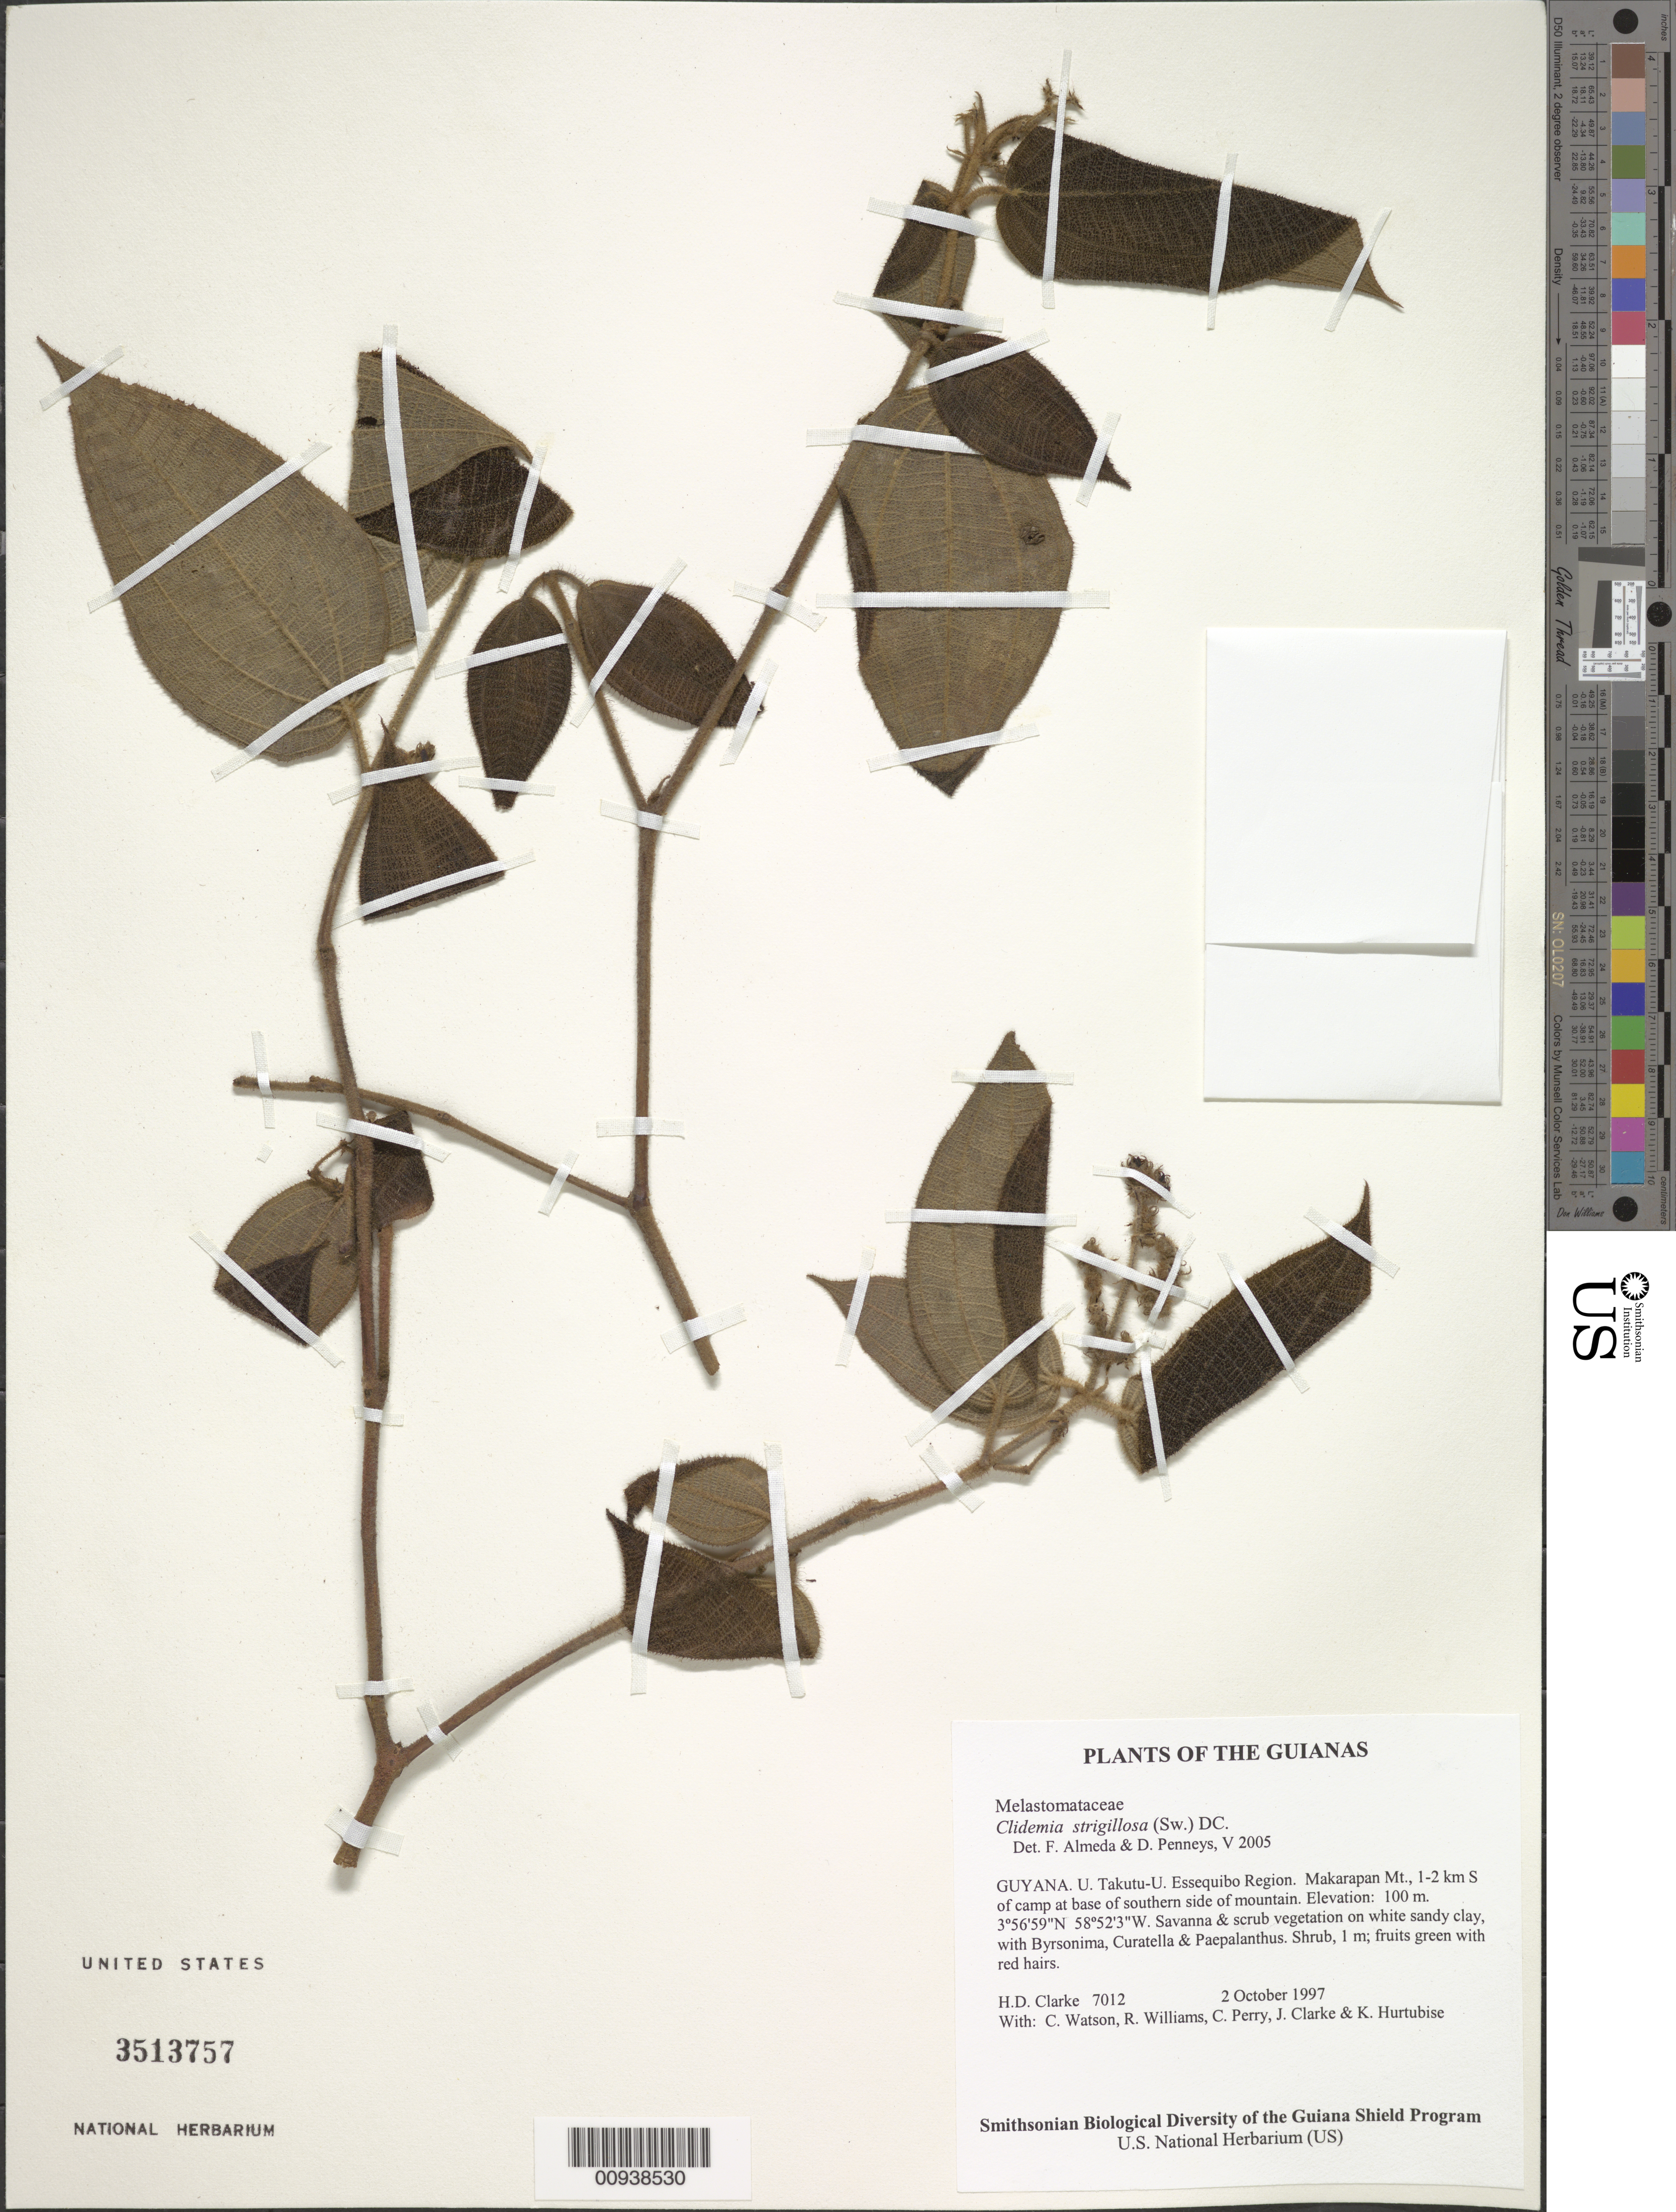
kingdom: Plantae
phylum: Tracheophyta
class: Magnoliopsida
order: Myrtales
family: Melastomataceae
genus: Clidemia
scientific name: Clidemia strigillosa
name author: (Sw.) DC.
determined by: Almeda, F.; Penneys, D. S.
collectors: H. D. Clarke, C. Watson, R. Williams, C. Perry, J. Clarke & K. Hurtubise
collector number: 7012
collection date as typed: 2 October 1997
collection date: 1997-10-02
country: Guyana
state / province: U. Takutu-U. Essequibo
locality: Makarapan Mt., 1-2 km S of camp at base of southern side of mountain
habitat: Savanna & scrub vegetation on white sandy clay, with Byrsonima, Curatella & Paepalanthus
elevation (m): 100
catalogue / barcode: US 3513757